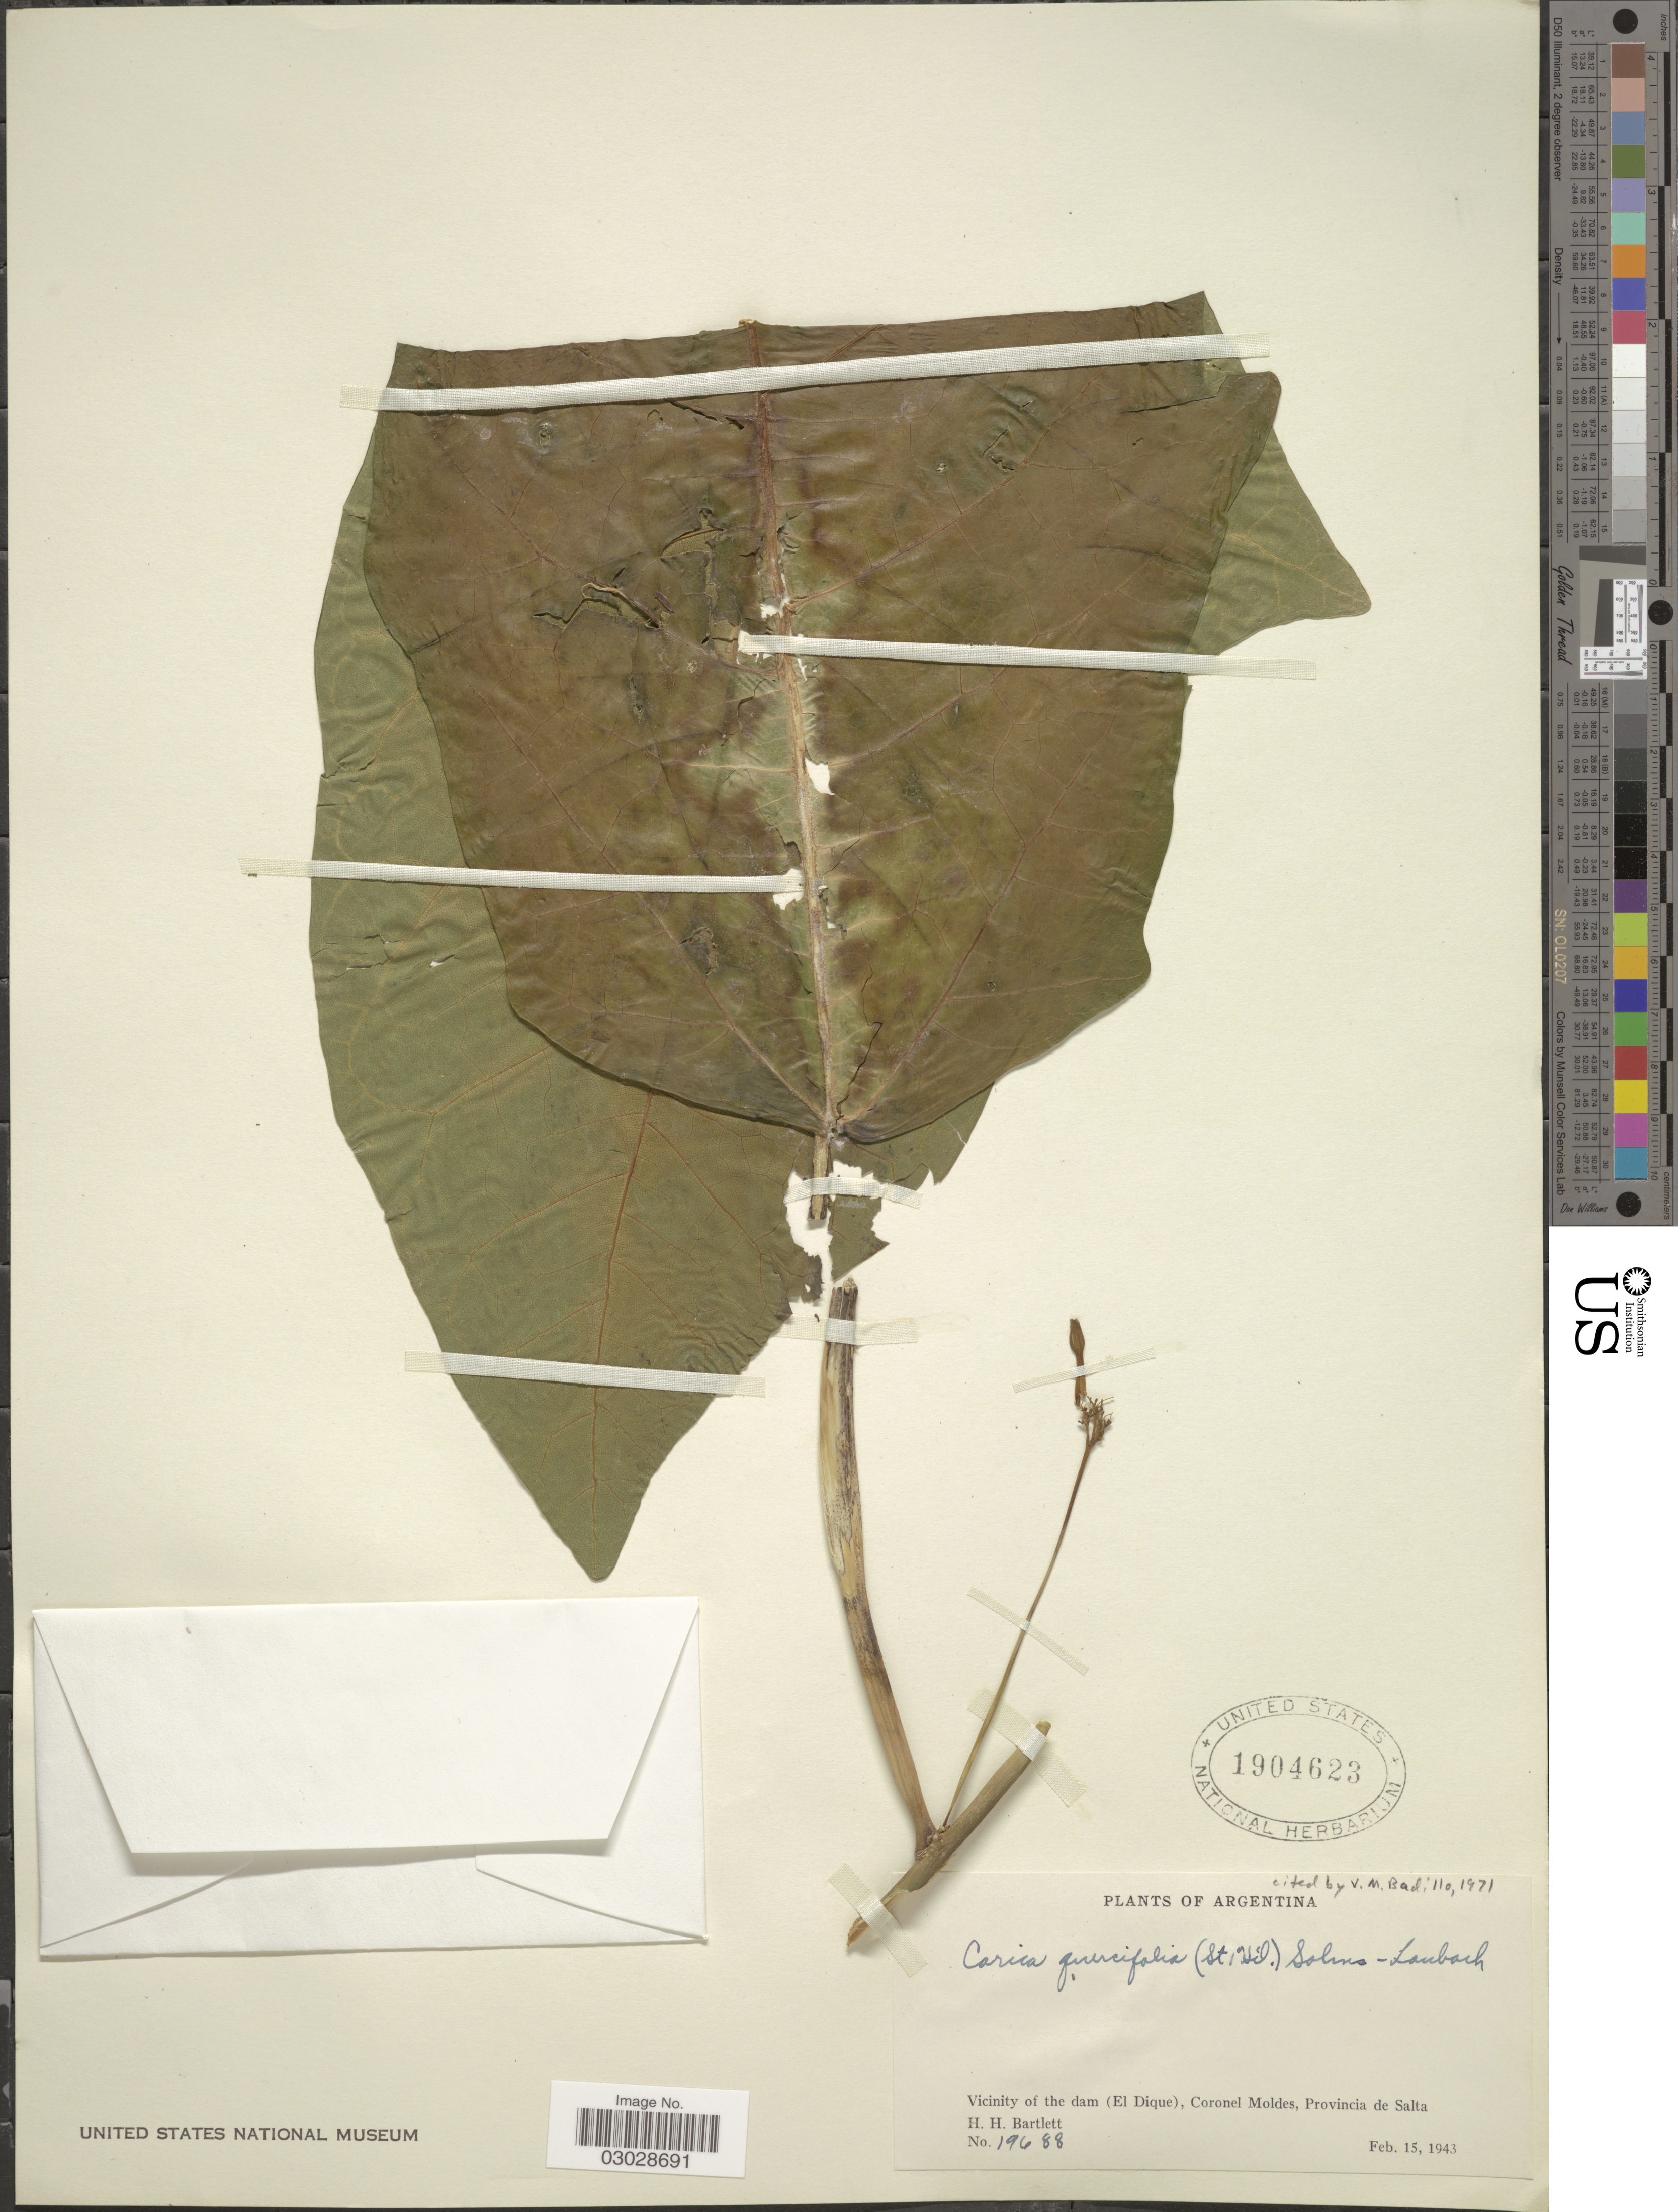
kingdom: Plantae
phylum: Tracheophyta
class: Magnoliopsida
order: Brassicales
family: Caricaceae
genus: Vasconcellea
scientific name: Vasconcellea quercifolia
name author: A. St.-Hil.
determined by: Strong, M. T., (US), Smithsonian Institution - National Museum of Natural History (UNITED STATES)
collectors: H. H. Bartlett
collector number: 19688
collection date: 1943-02-15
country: Argentina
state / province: Salta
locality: Vicinity of the dam (El Dique), Coronel Moldes, Provincia de Salta.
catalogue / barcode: US 1904623